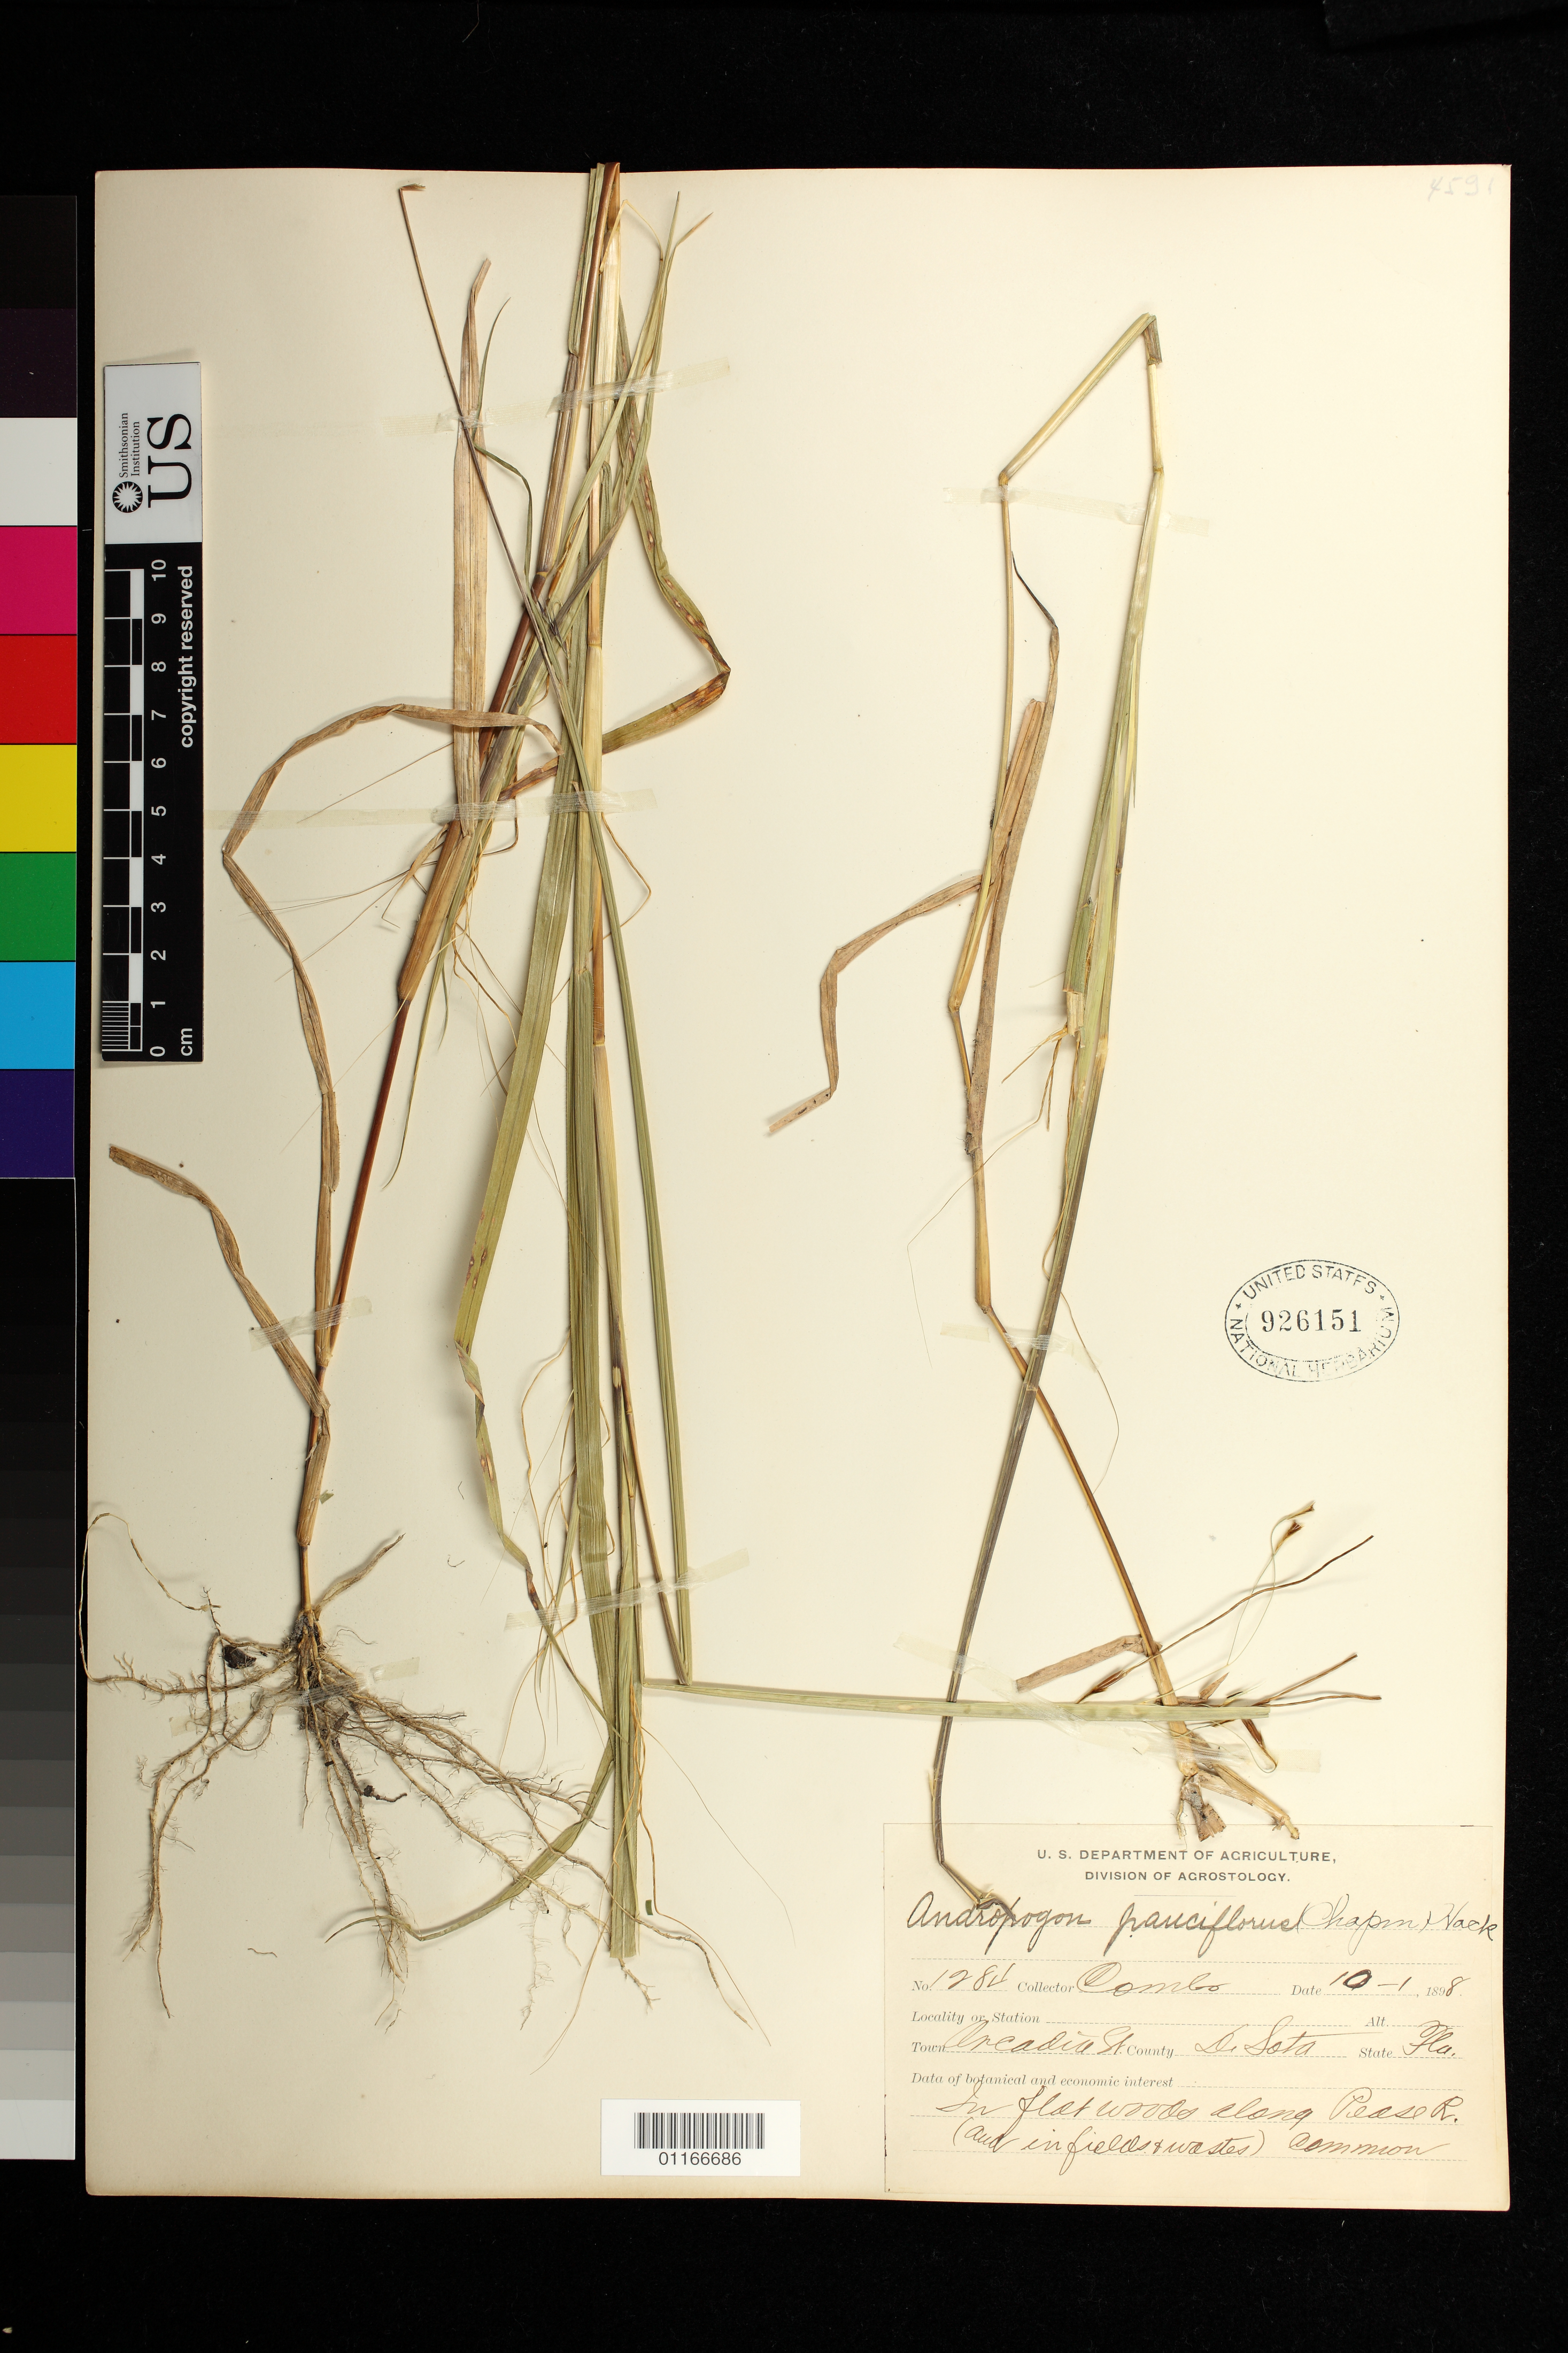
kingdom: Plantae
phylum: Tracheophyta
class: Liliopsida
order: Poales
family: Poaceae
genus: Andropogon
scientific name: Andropogon pauciflorus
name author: (Chapm.) Hack.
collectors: -. Combs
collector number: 1284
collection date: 1898-10-01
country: United States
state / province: Florida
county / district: De Soto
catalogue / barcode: US 926151